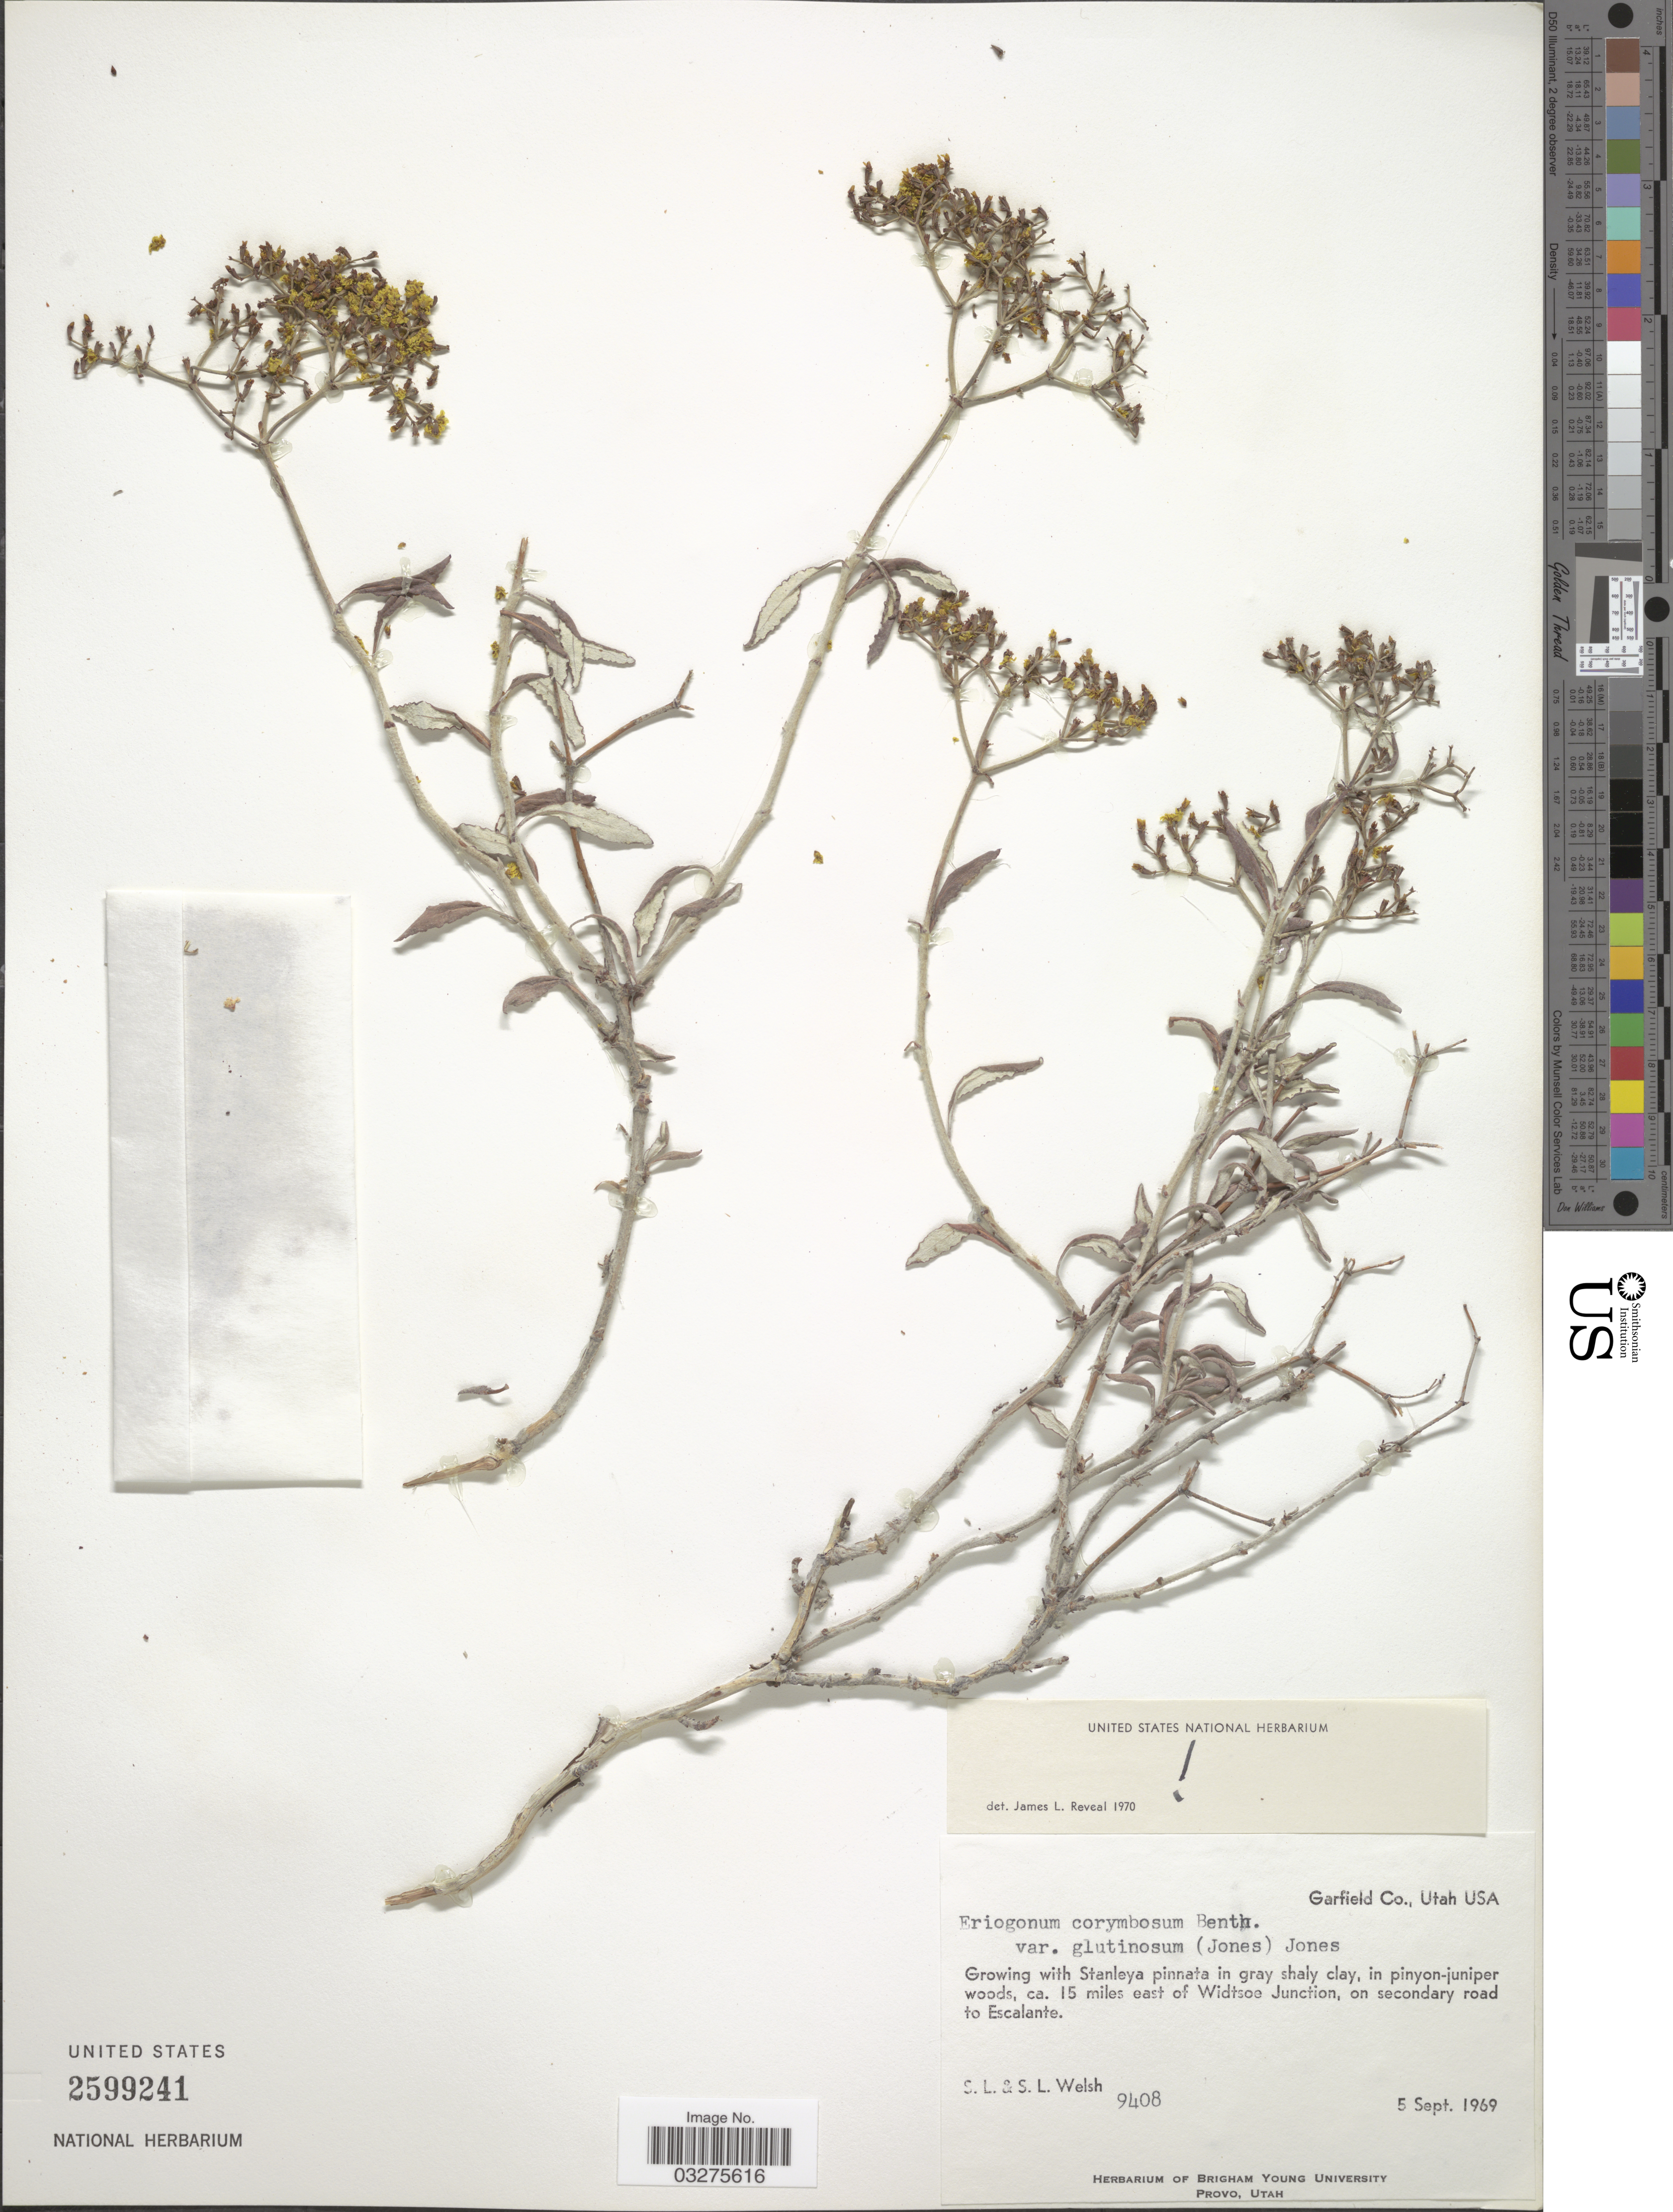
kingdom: Plantae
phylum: Tracheophyta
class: Magnoliopsida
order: Caryophyllales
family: Polygonaceae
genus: Eriogonum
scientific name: Eriogonum corymbosum var. glutinosum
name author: (M.E. Jones) M.E. Jones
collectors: S. Welsh & S. Welsh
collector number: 9408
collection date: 1969-09-05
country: United States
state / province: Utah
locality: Garfield Co. Ca. 15 miles east of Widtsoe Junction, on secondary road to Escalante.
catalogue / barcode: US 2599241